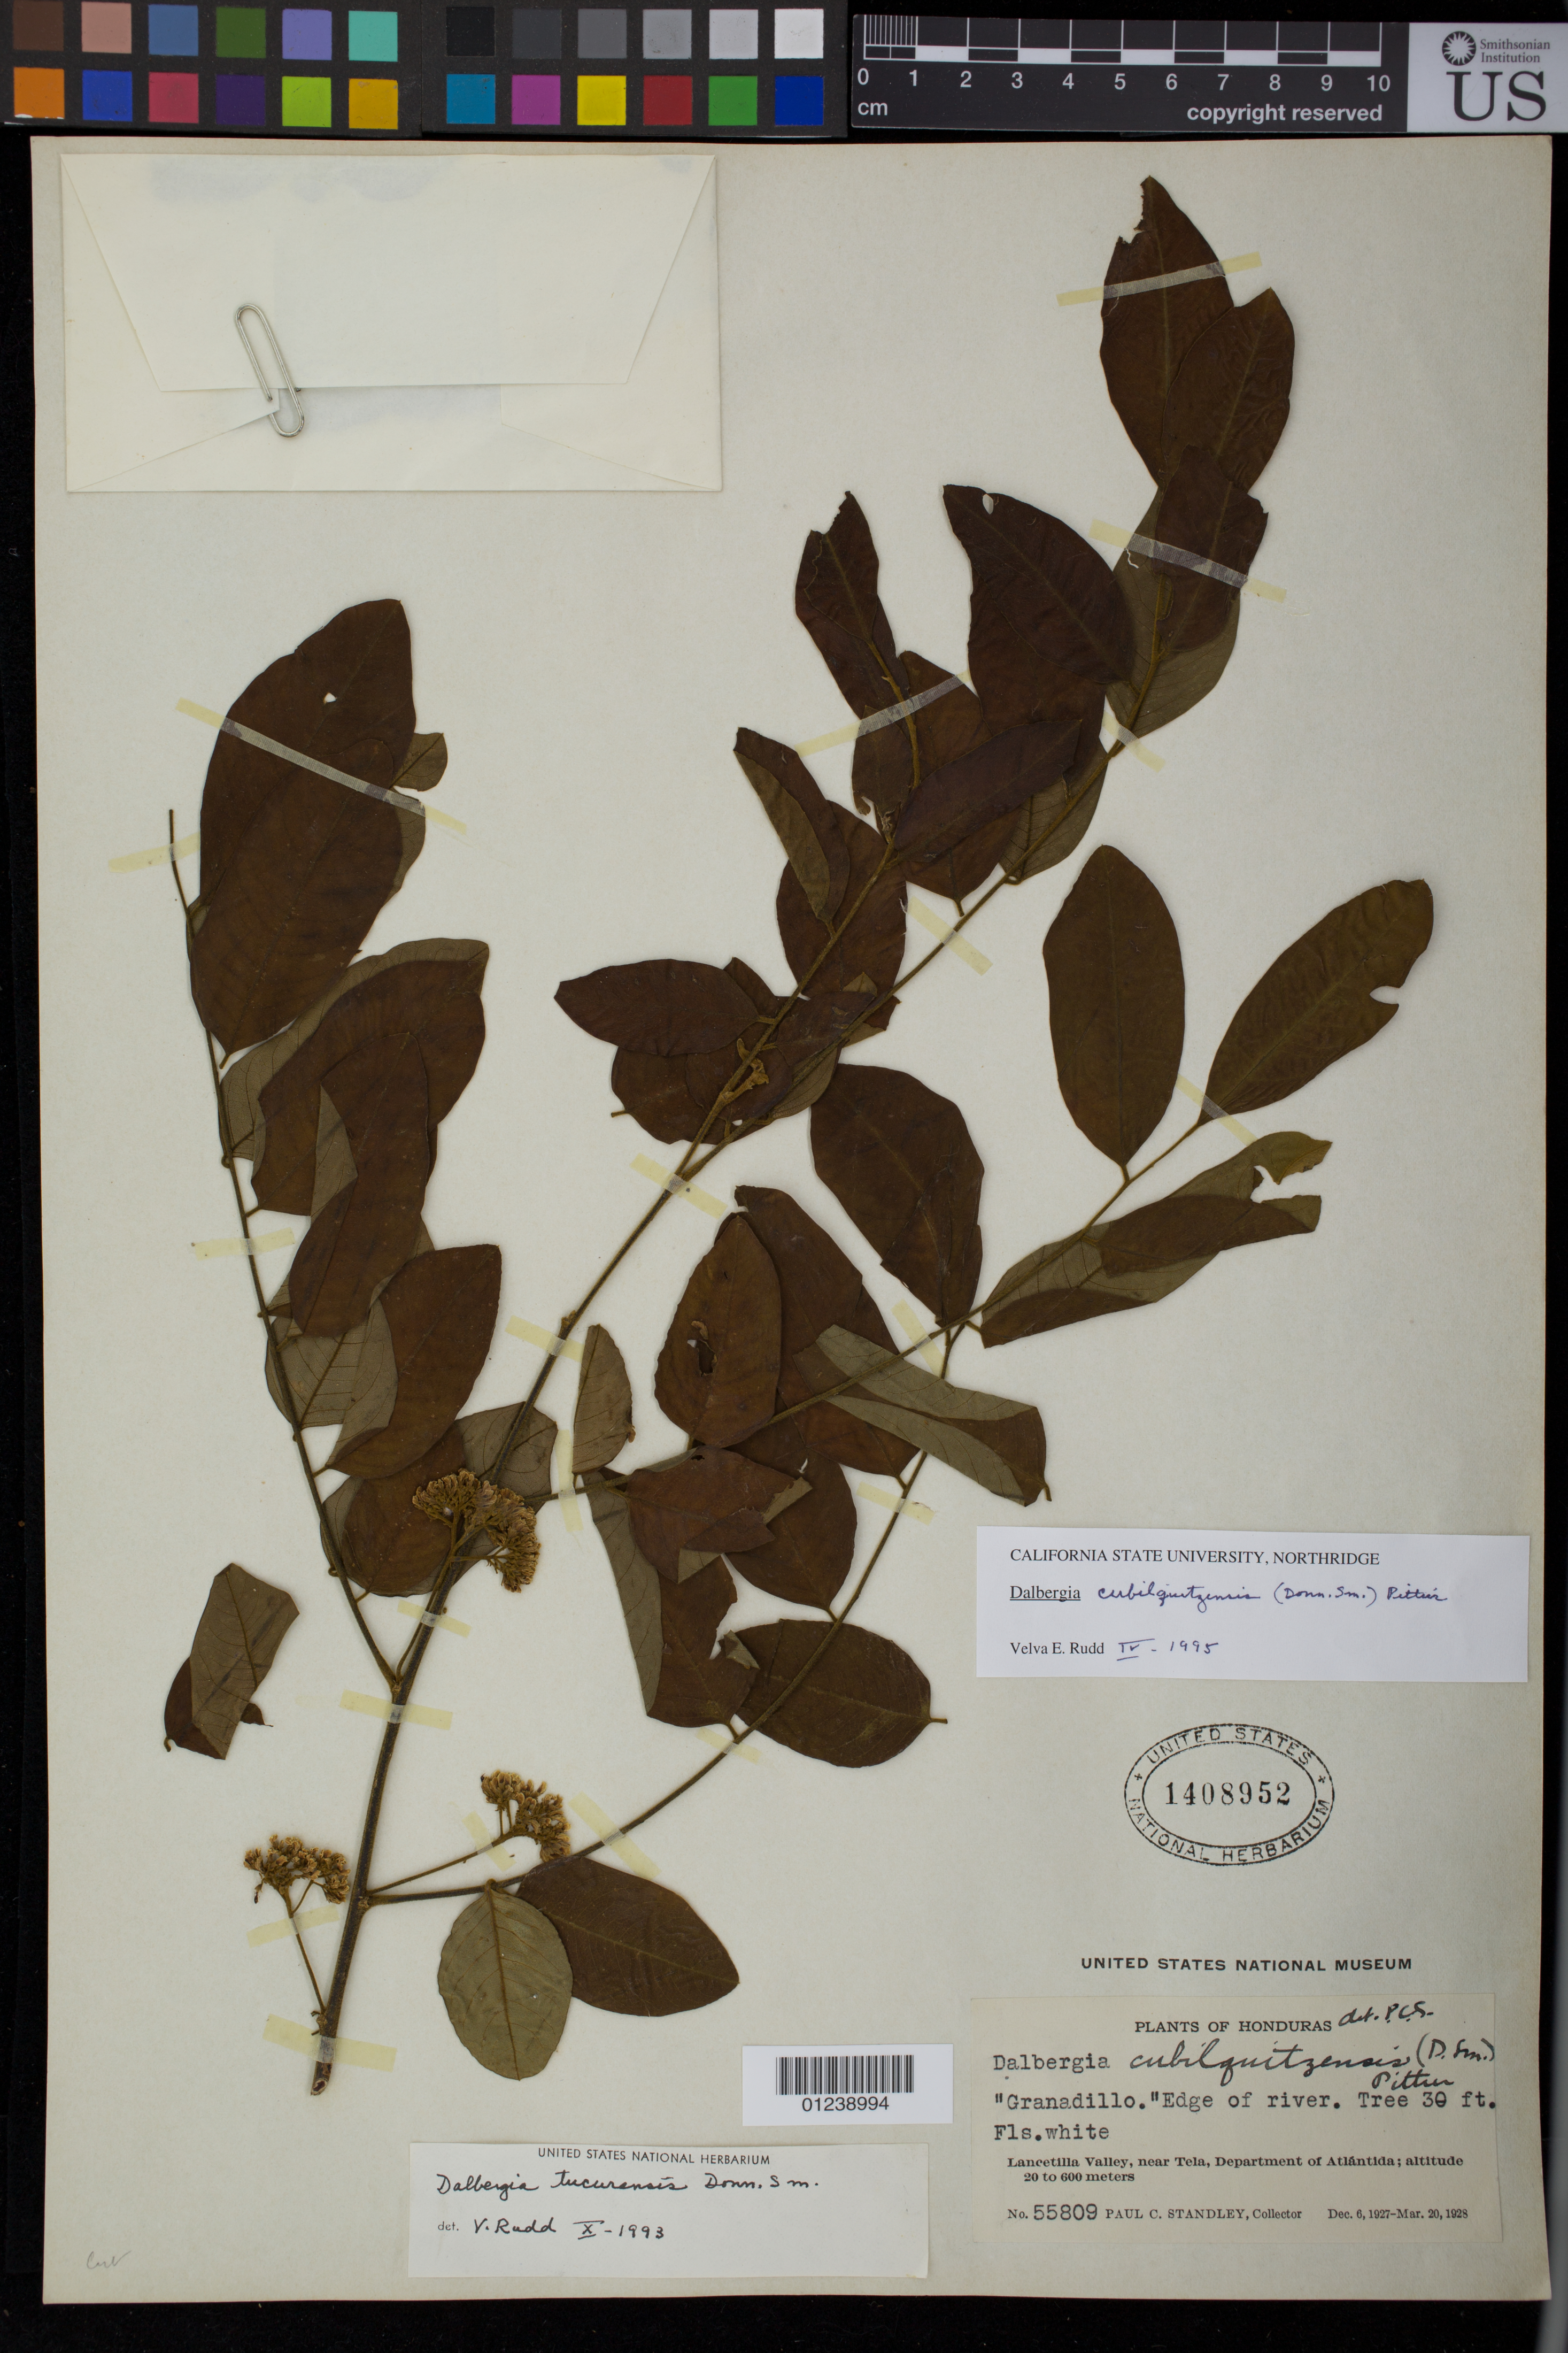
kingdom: Plantae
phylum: Tracheophyta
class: Magnoliopsida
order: Fabales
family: Fabaceae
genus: Dalbergia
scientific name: Dalbergia cubilquitzensis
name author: (Donn. Sm.) Pittier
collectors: P. C. Standley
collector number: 55809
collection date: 1927-12-06/1928-03-28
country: Honduras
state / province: Atlántida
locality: Lancetilla Valley, near Tela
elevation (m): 20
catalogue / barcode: US 1408952